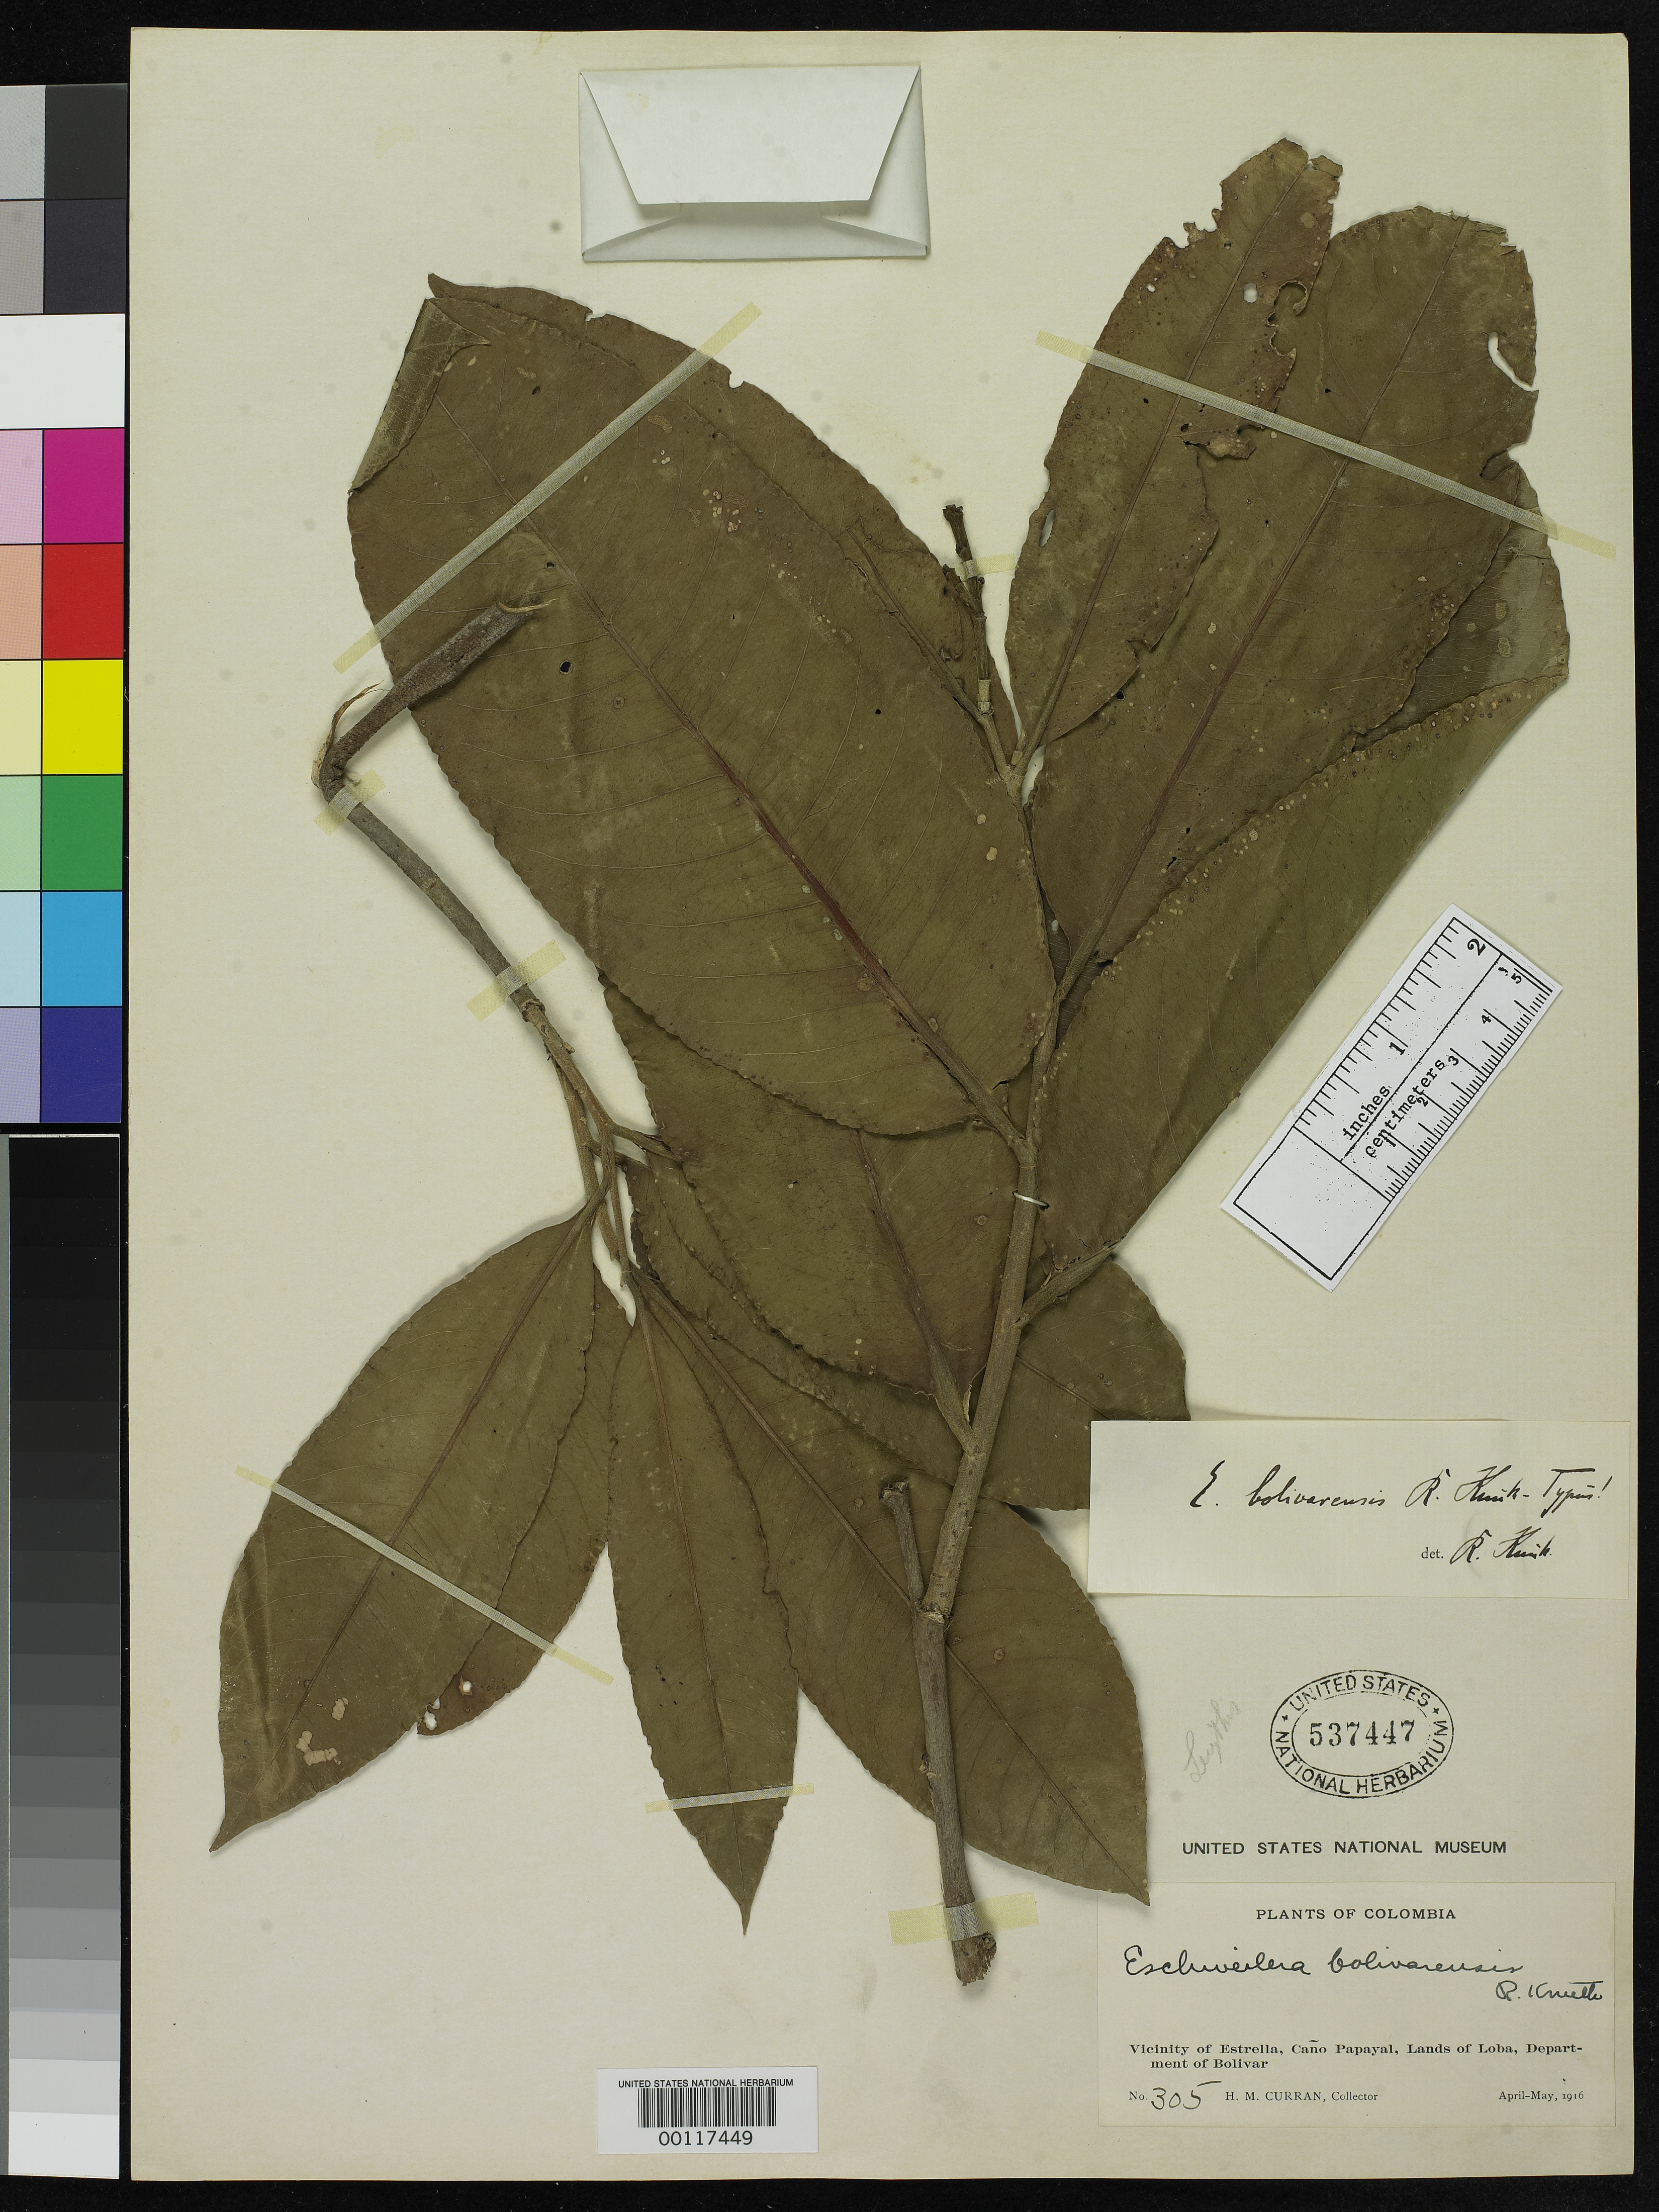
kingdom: Plantae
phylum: Tracheophyta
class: Magnoliopsida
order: Ericales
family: Lecythidaceae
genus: Eschweilera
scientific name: Eschweilera bolivarensis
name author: R. Knuth in Engl.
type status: Holotype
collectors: H. M. Curran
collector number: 305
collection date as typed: Apr 1916 to -- May 1916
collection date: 1916-04/1916-05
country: Colombia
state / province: Bolívar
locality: Vicinity of Estrella, Caño Papayal, Lands of Loba.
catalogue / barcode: US 537447